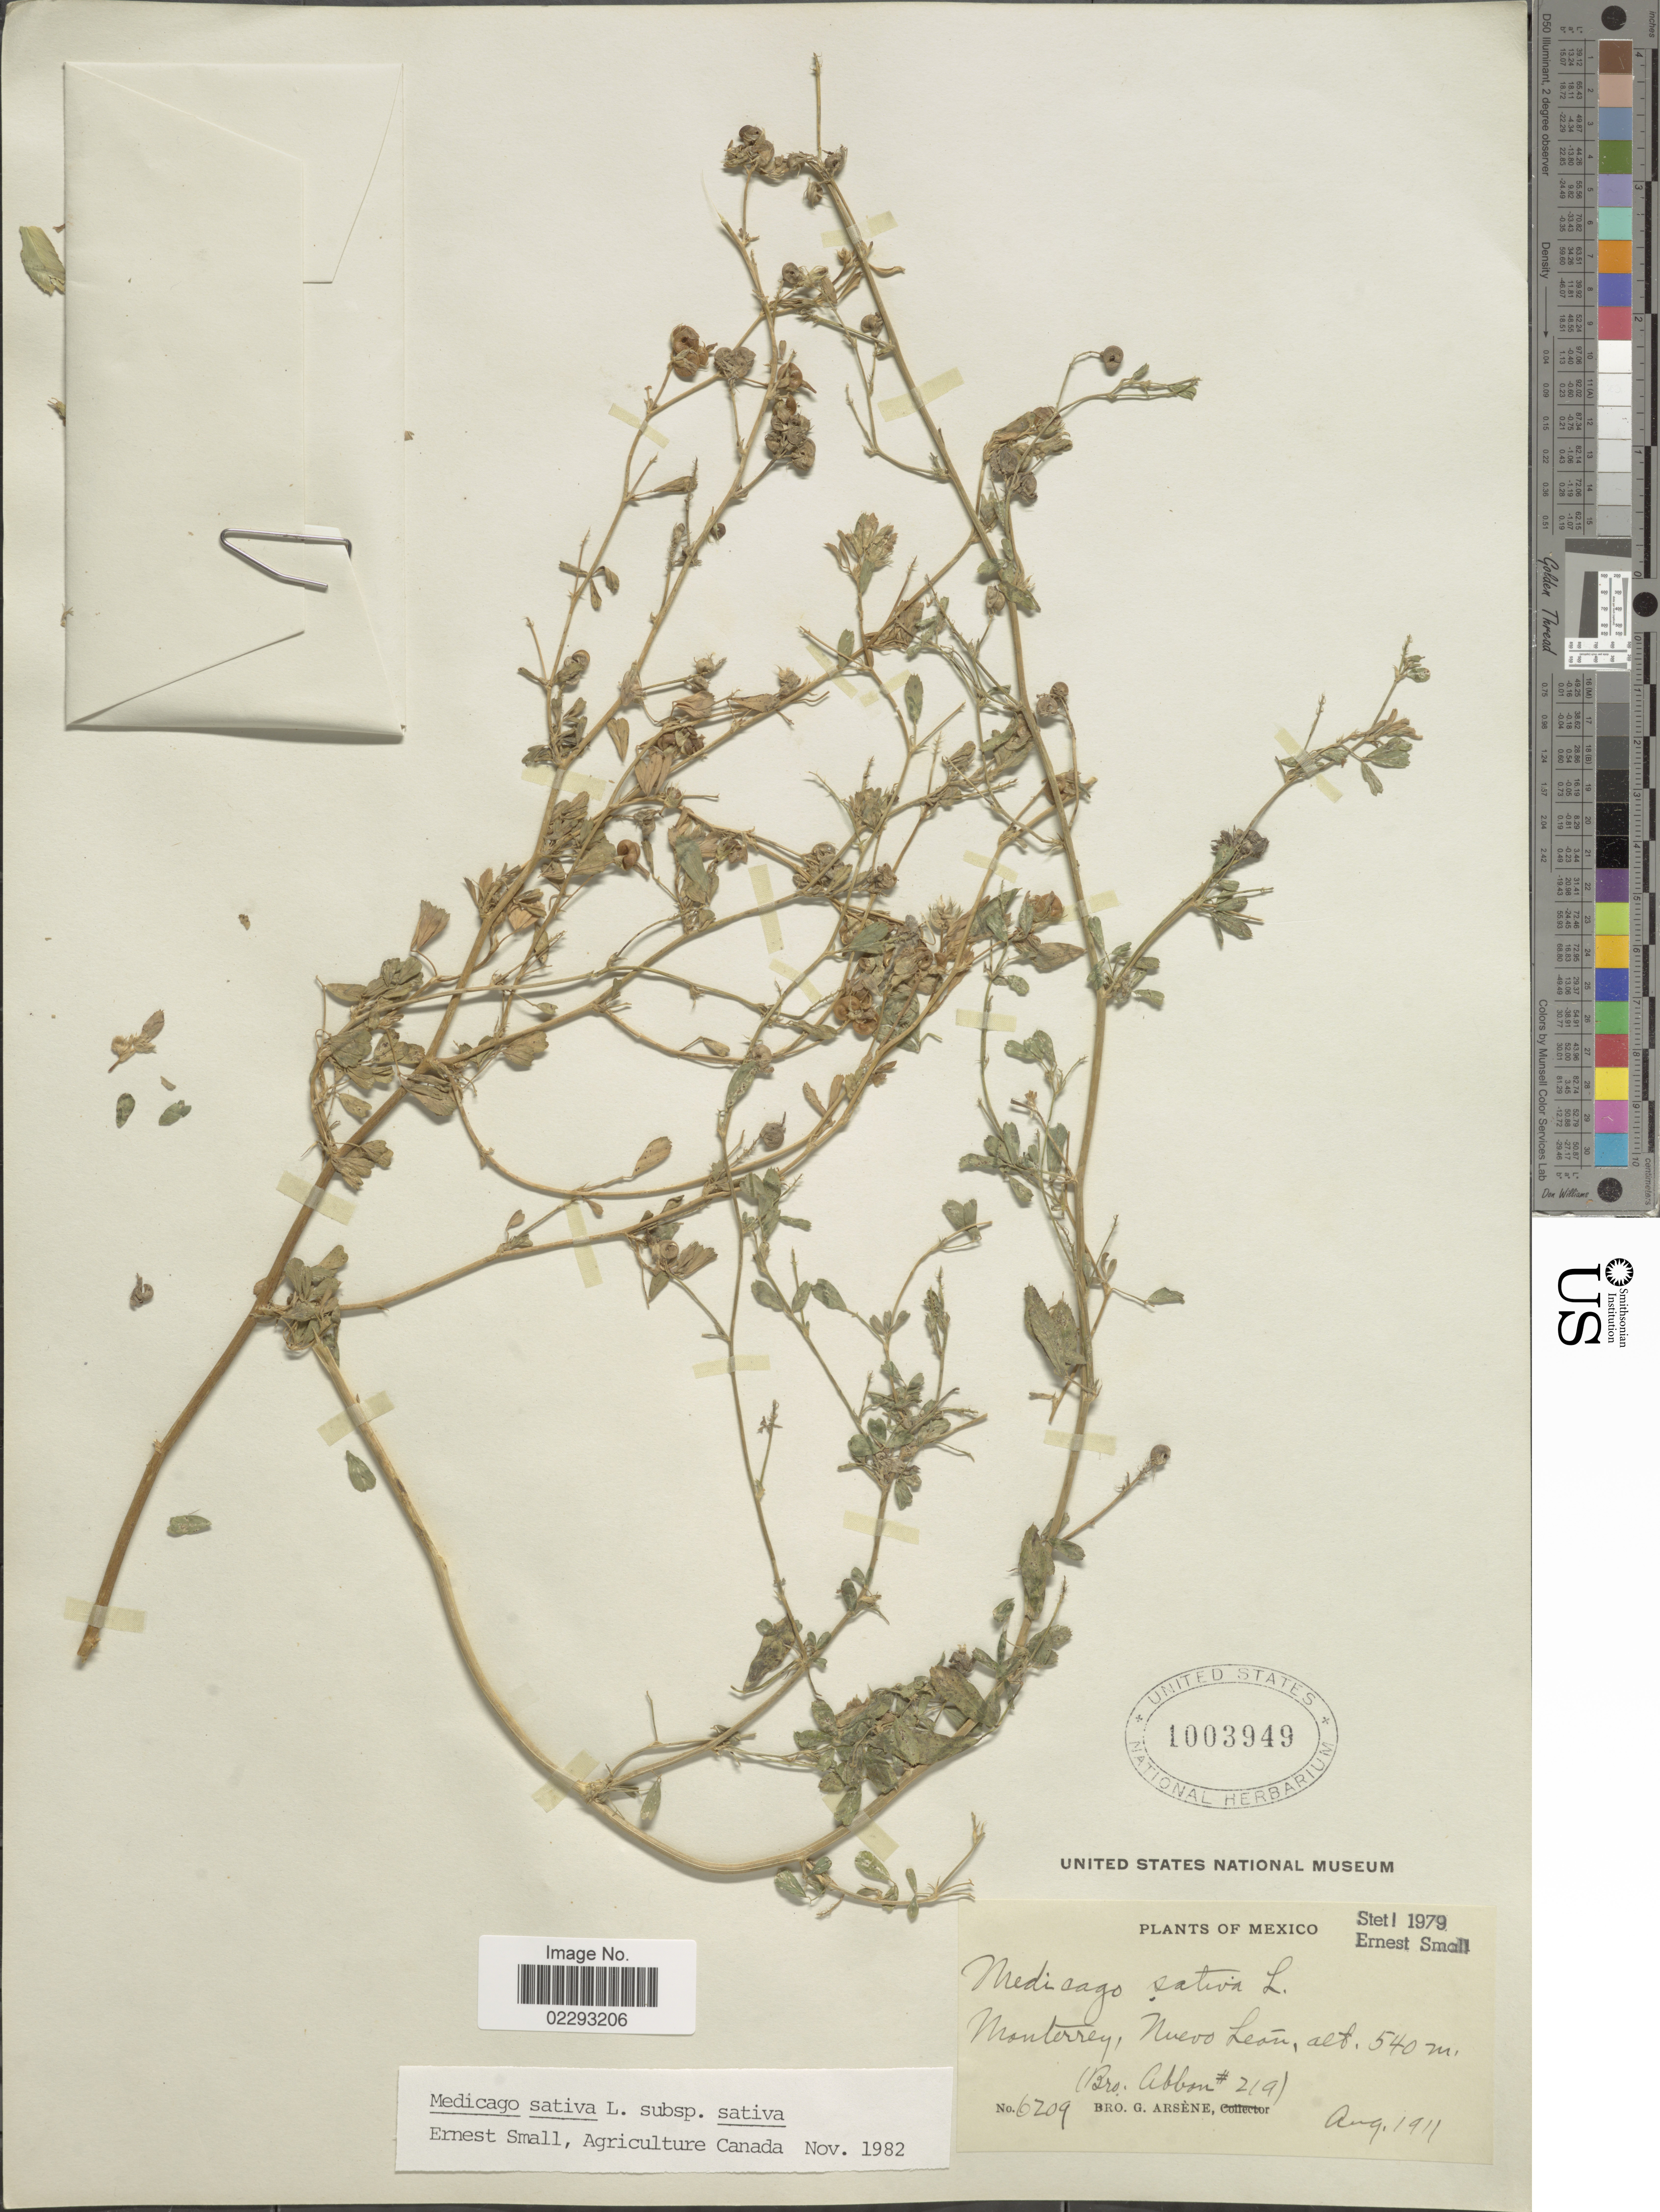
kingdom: Plantae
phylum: Tracheophyta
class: Magnoliopsida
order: Fabales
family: Fabaceae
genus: Medicago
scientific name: Medicago sativa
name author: L.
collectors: Bro. Abbon & Bro. G. Arsène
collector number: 6209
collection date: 1911-08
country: Mexico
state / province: Nuevo León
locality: Monterrey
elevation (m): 540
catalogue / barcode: US 1003949